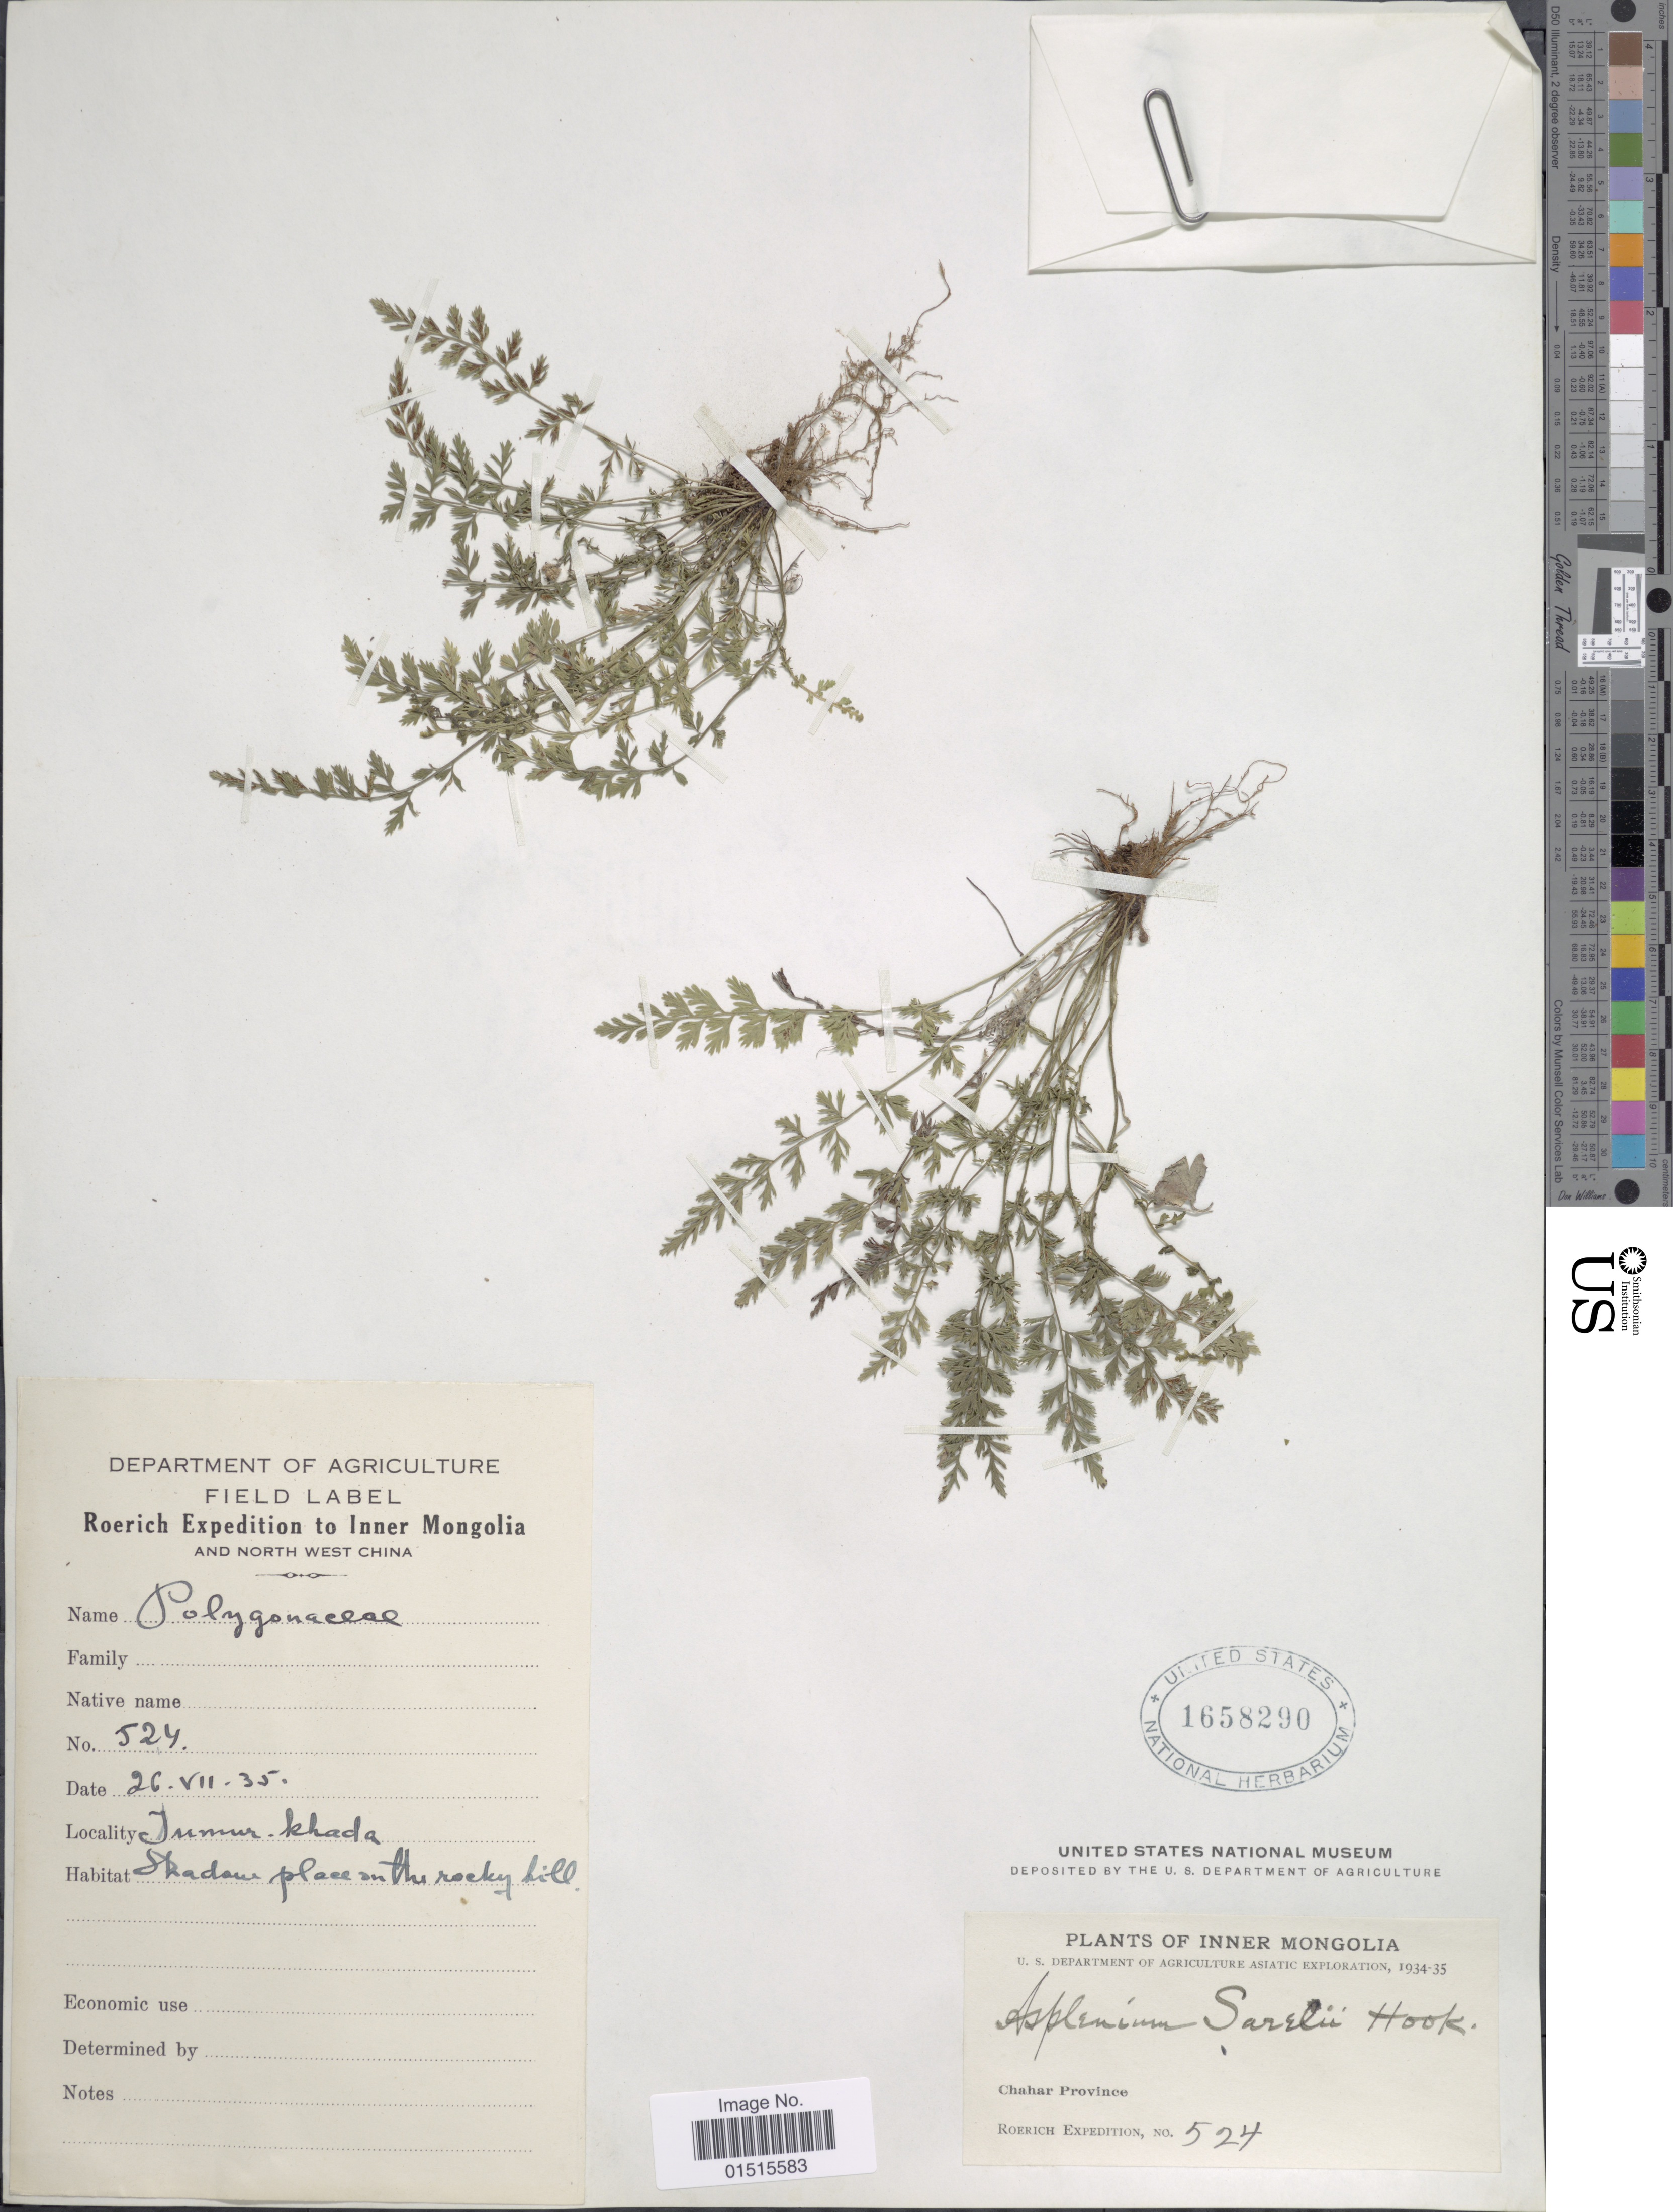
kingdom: Plantae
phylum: Tracheophyta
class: Polypodiopsida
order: Polypodiales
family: Aspleniaceae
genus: Asplenium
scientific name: Asplenium sarelii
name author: Hook.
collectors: Roerich Expedition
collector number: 524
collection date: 1935-07-26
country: China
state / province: Nei Monggol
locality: Inner Mongolia, Chahar Province, Iumur khada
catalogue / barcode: US 1658290